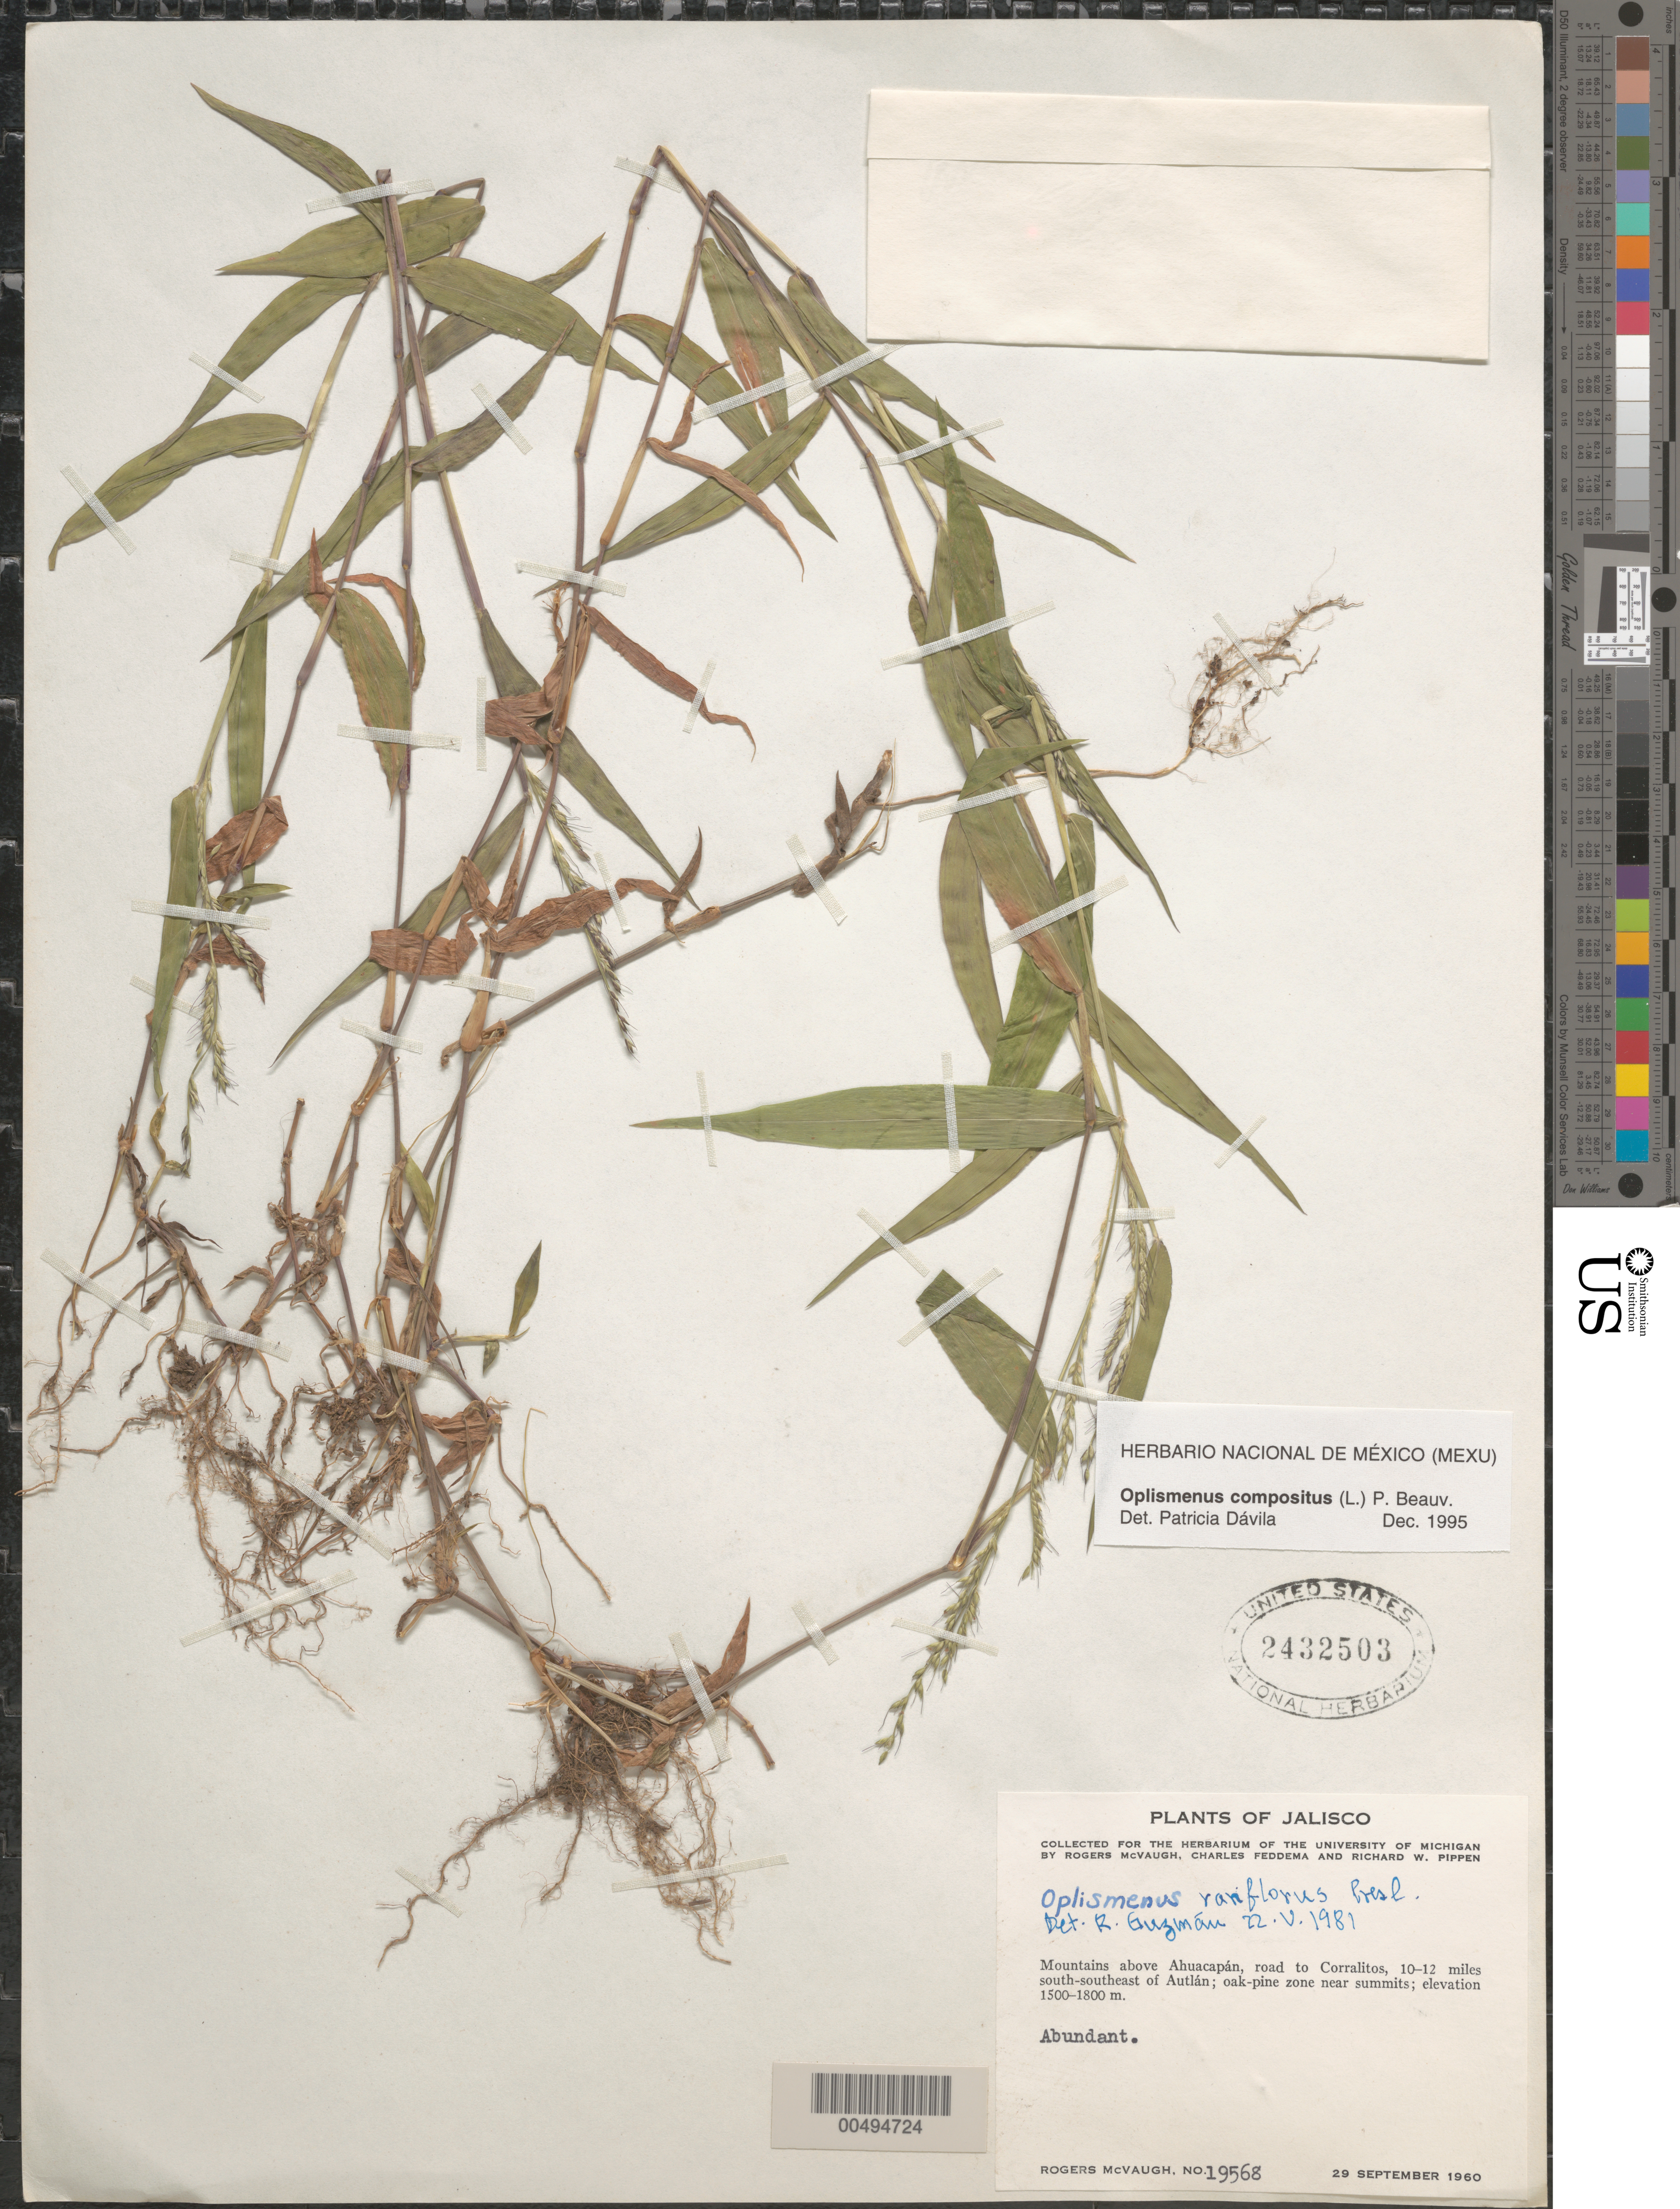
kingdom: Plantae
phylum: Tracheophyta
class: Liliopsida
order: Poales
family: Poaceae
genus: Oplismenus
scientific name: Oplismenus compositus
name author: (L.) P. Beauv.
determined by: Dávila, P. D.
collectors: R. McVaugh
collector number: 19568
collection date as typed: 29 Sep 1960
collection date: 1960-09-29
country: Mexico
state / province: Jalisco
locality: Mts above Ahuacapán, rd to Corralitos, 10-12 mi S-SE of Autlán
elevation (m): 1500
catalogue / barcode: US 2432503